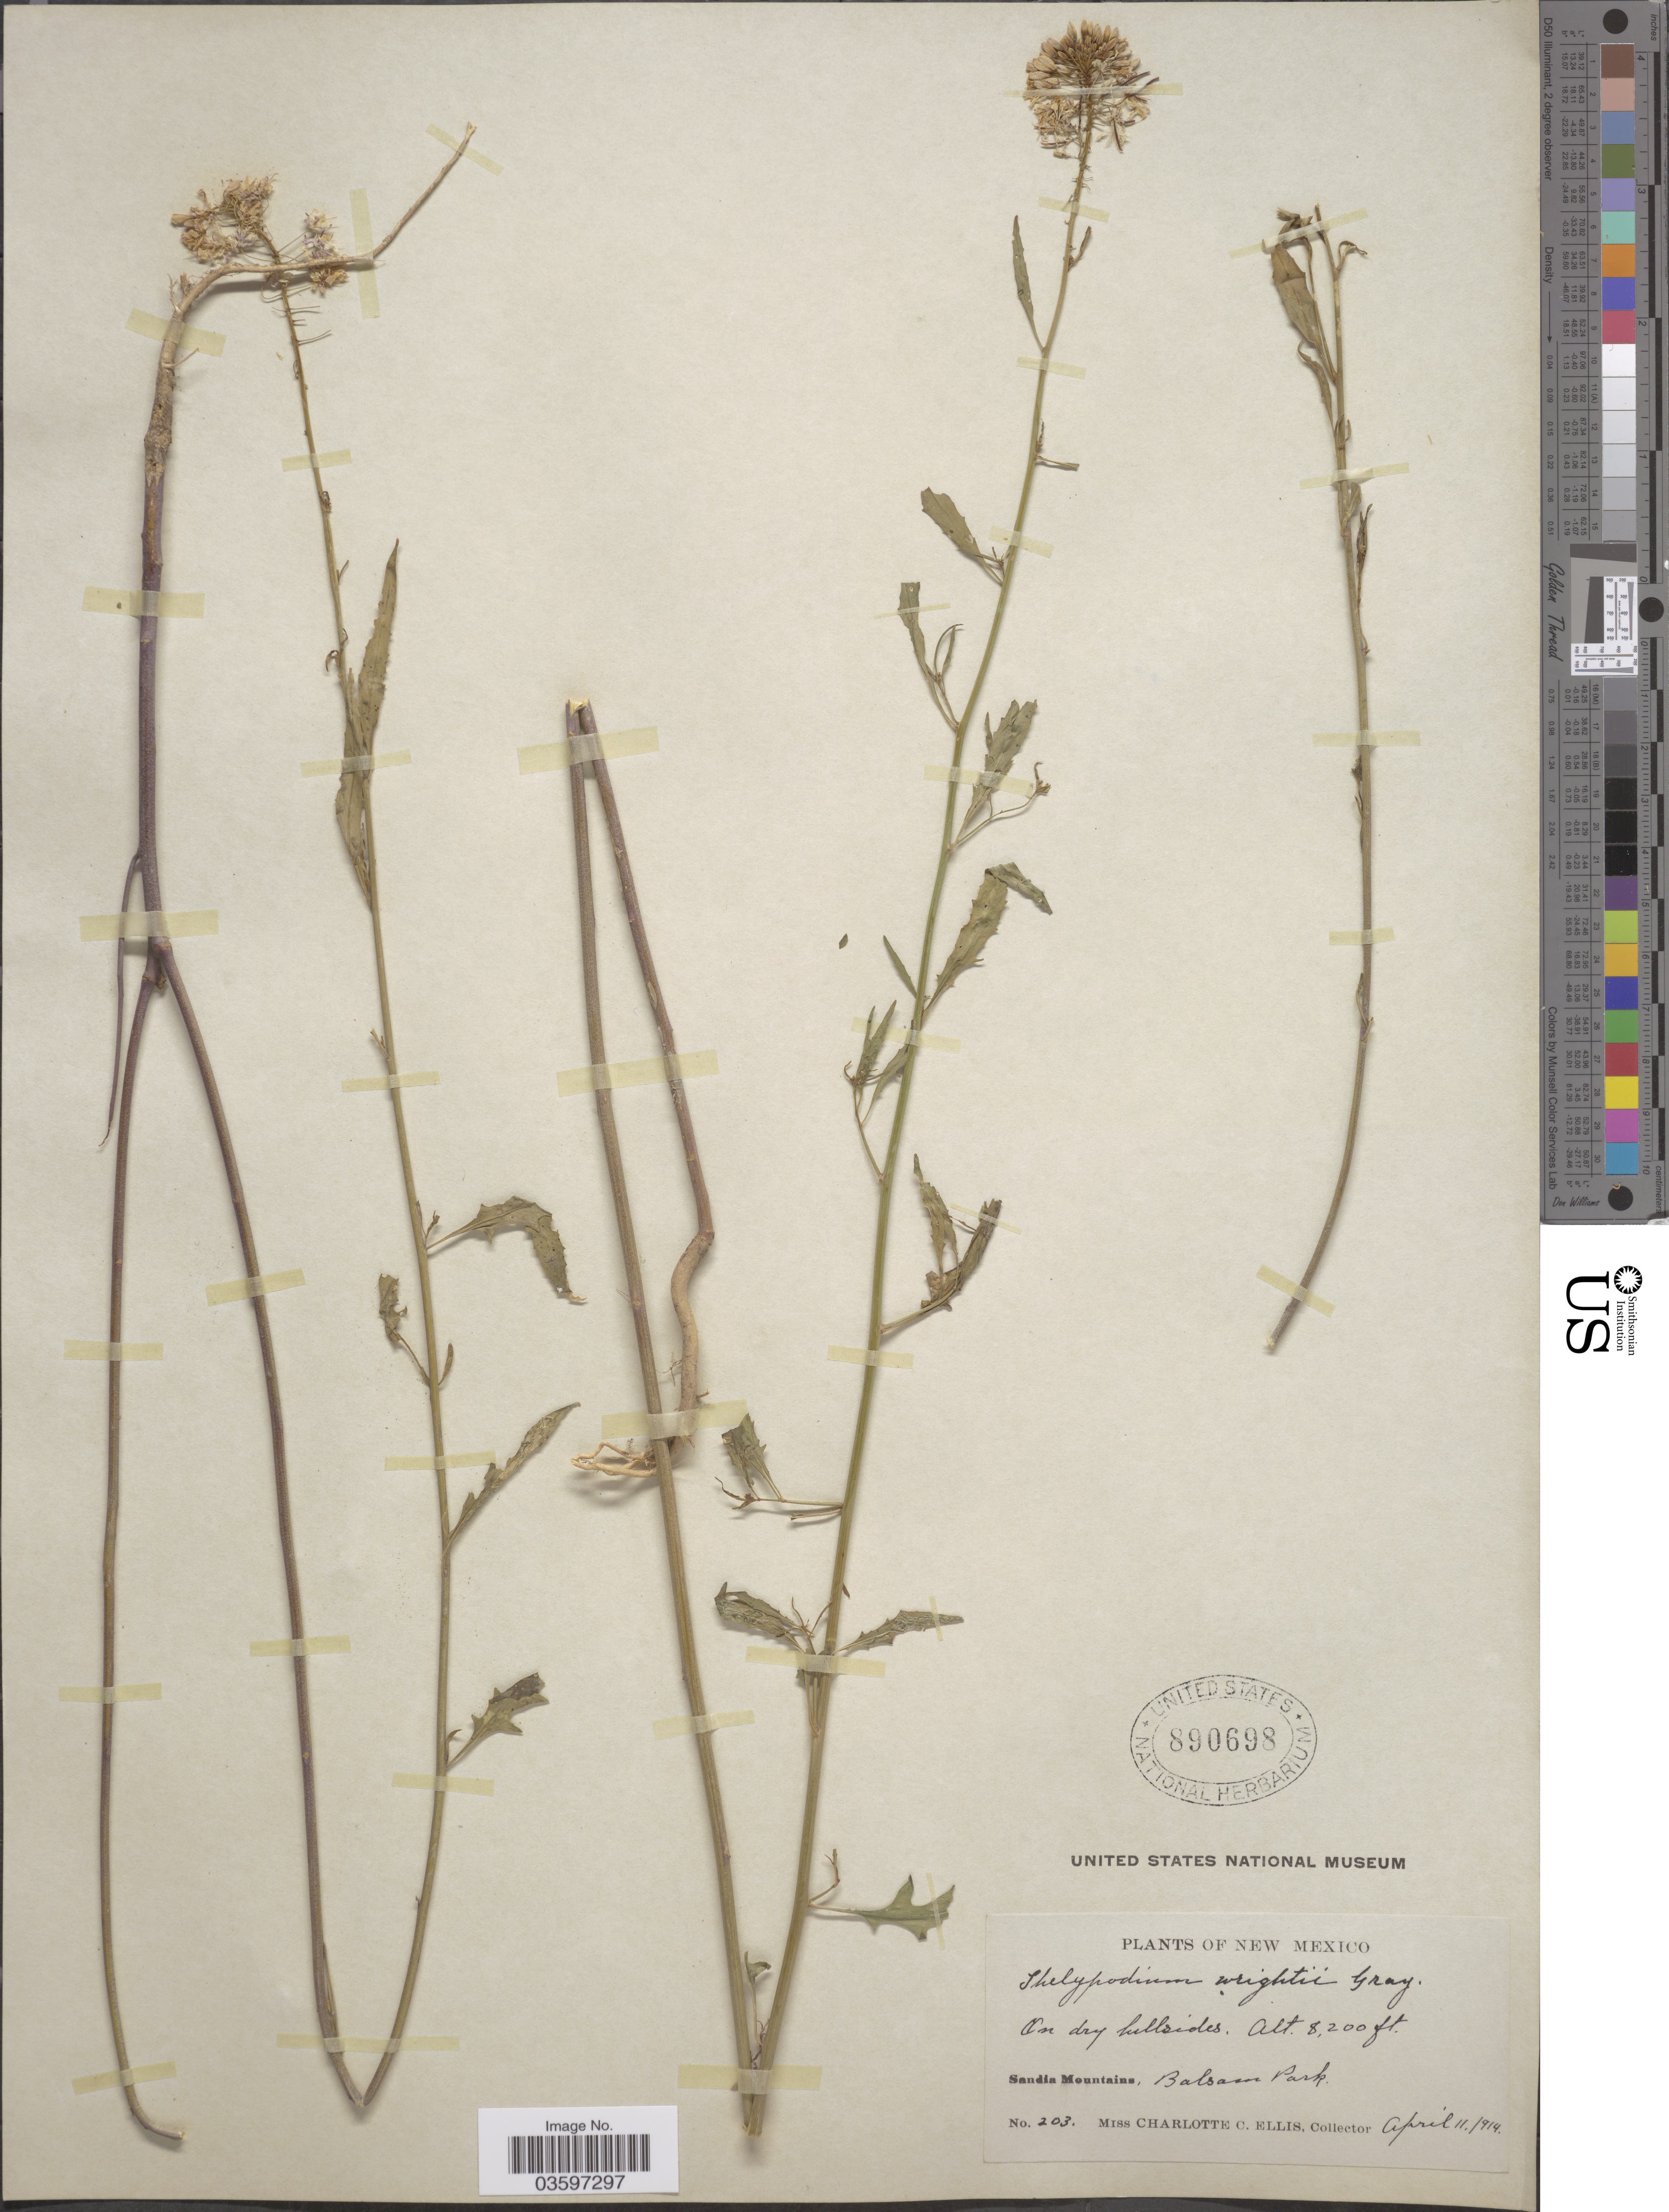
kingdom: Plantae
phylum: Tracheophyta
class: Magnoliopsida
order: Brassicales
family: Brassicaceae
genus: Stanleyella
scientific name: Stanleyella wrightii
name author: Rydb.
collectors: C. C. Ellis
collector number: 203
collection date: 1914-04-11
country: United States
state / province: New Mexico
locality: Sandia Mountains, Balsam Park.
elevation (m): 2499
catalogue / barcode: US 890698